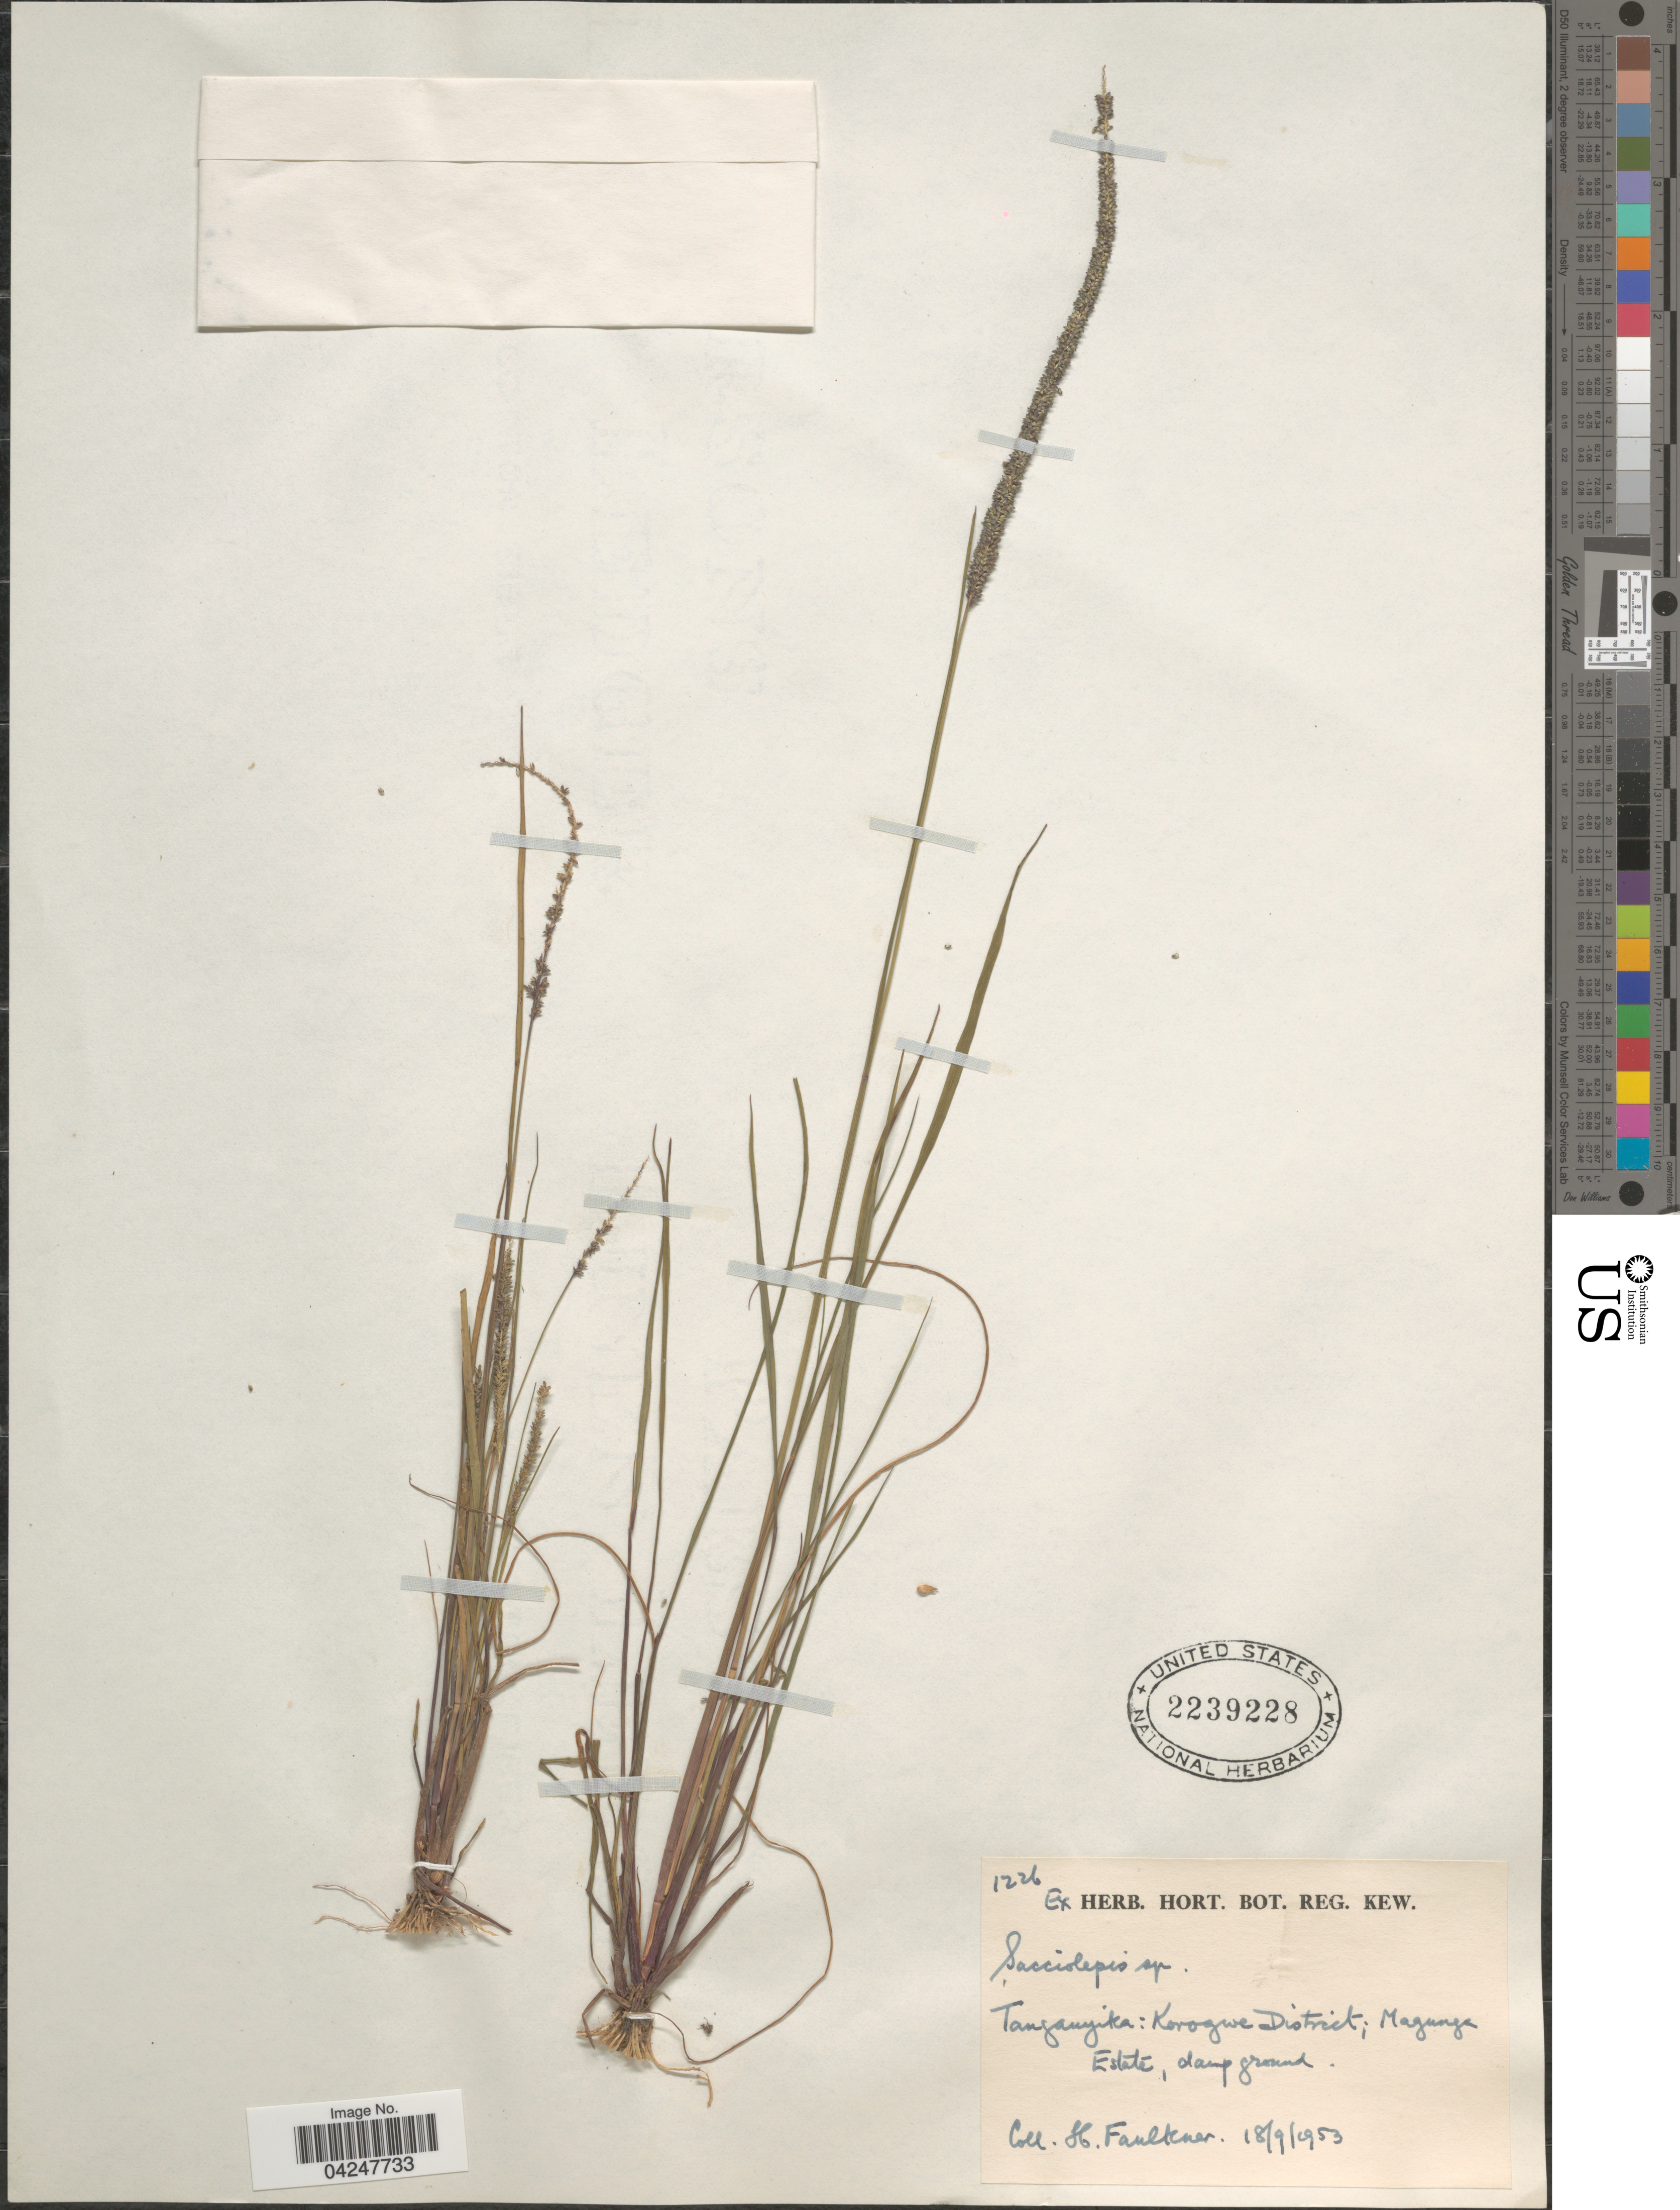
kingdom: Plantae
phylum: Tracheophyta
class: Liliopsida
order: Poales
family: Poaceae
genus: Sacciolepis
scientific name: Sacciolepis sp.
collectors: H. Faulkner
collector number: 1226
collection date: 1953-09-18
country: Tanzania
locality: Tanganyika: Korogwe District, Magange Estate, damp ground.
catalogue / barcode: US 2239228